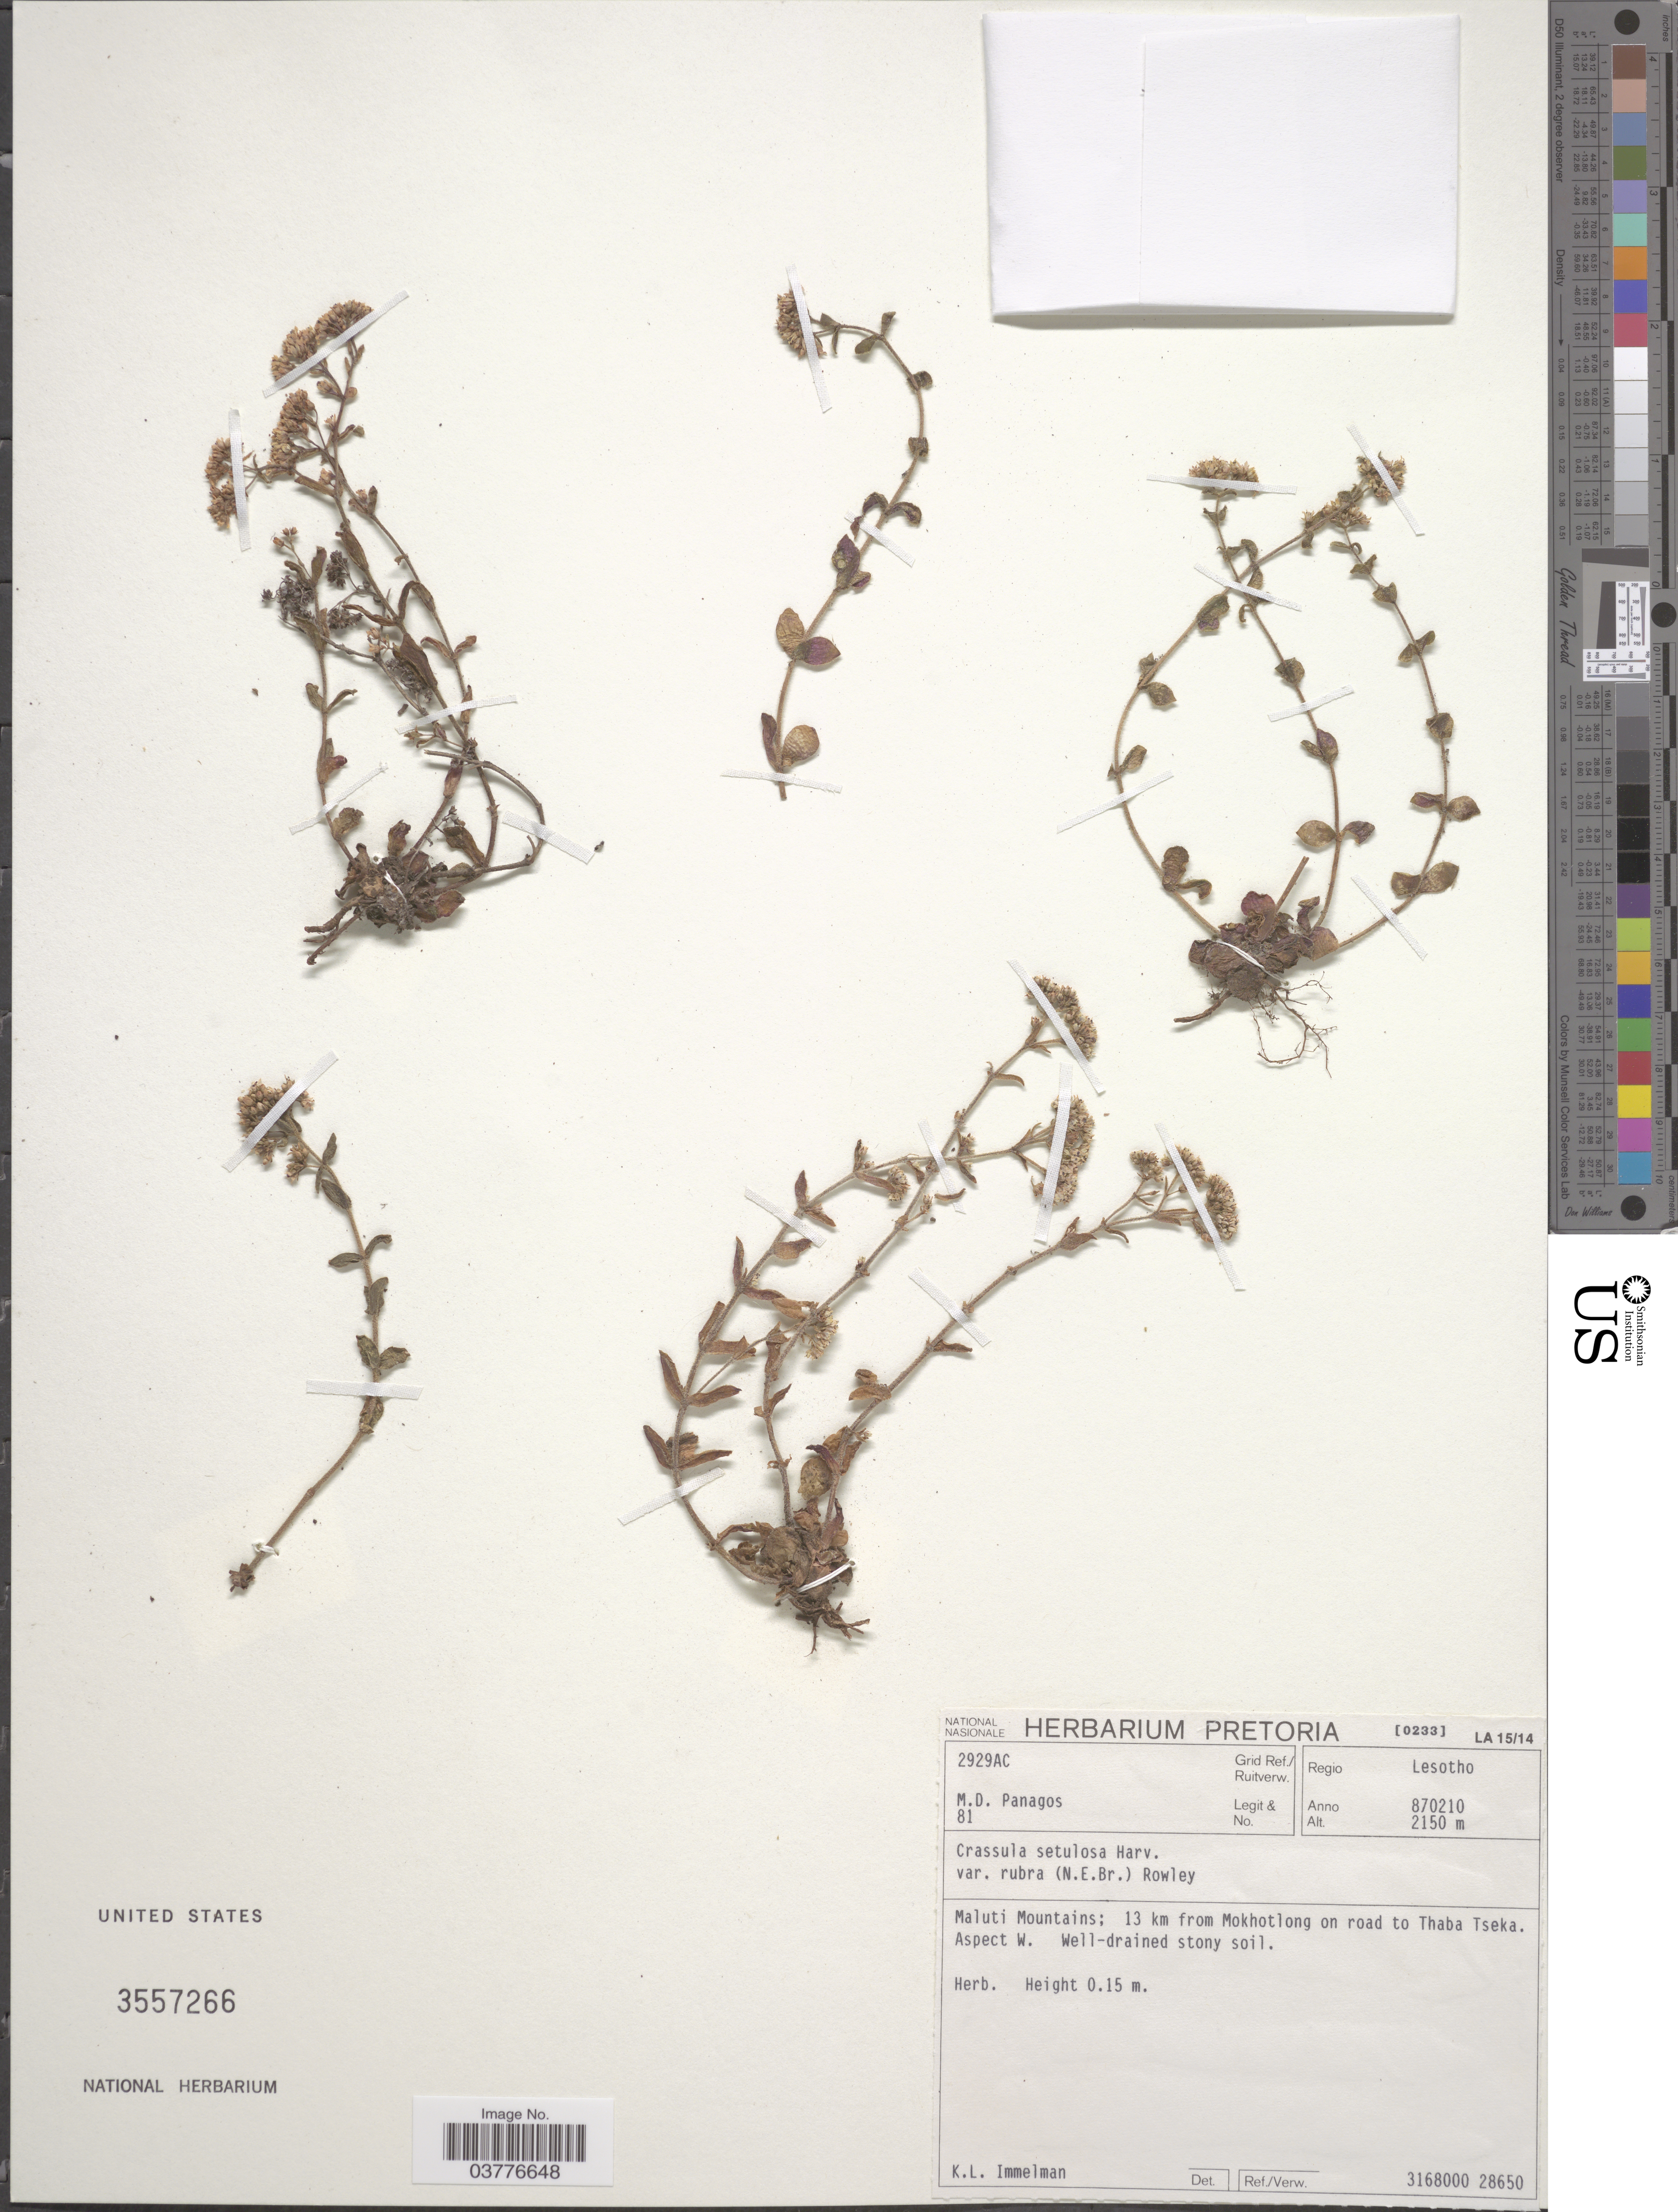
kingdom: Plantae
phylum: Tracheophyta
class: Magnoliopsida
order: Saxifragales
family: Crassulaceae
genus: Crassula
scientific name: Crassula setulosa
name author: Harv.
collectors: M. Panagos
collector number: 81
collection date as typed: Transcribed d/m/y: 10/2/87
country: Lesotho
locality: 2929AC. grid Ref./Ruiterverw. Regio Lesotho. Maluti Mountains; 13 km from Mokhotlong on road to Thaba Tseka. Aspect W.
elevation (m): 2150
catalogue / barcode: US 3557266